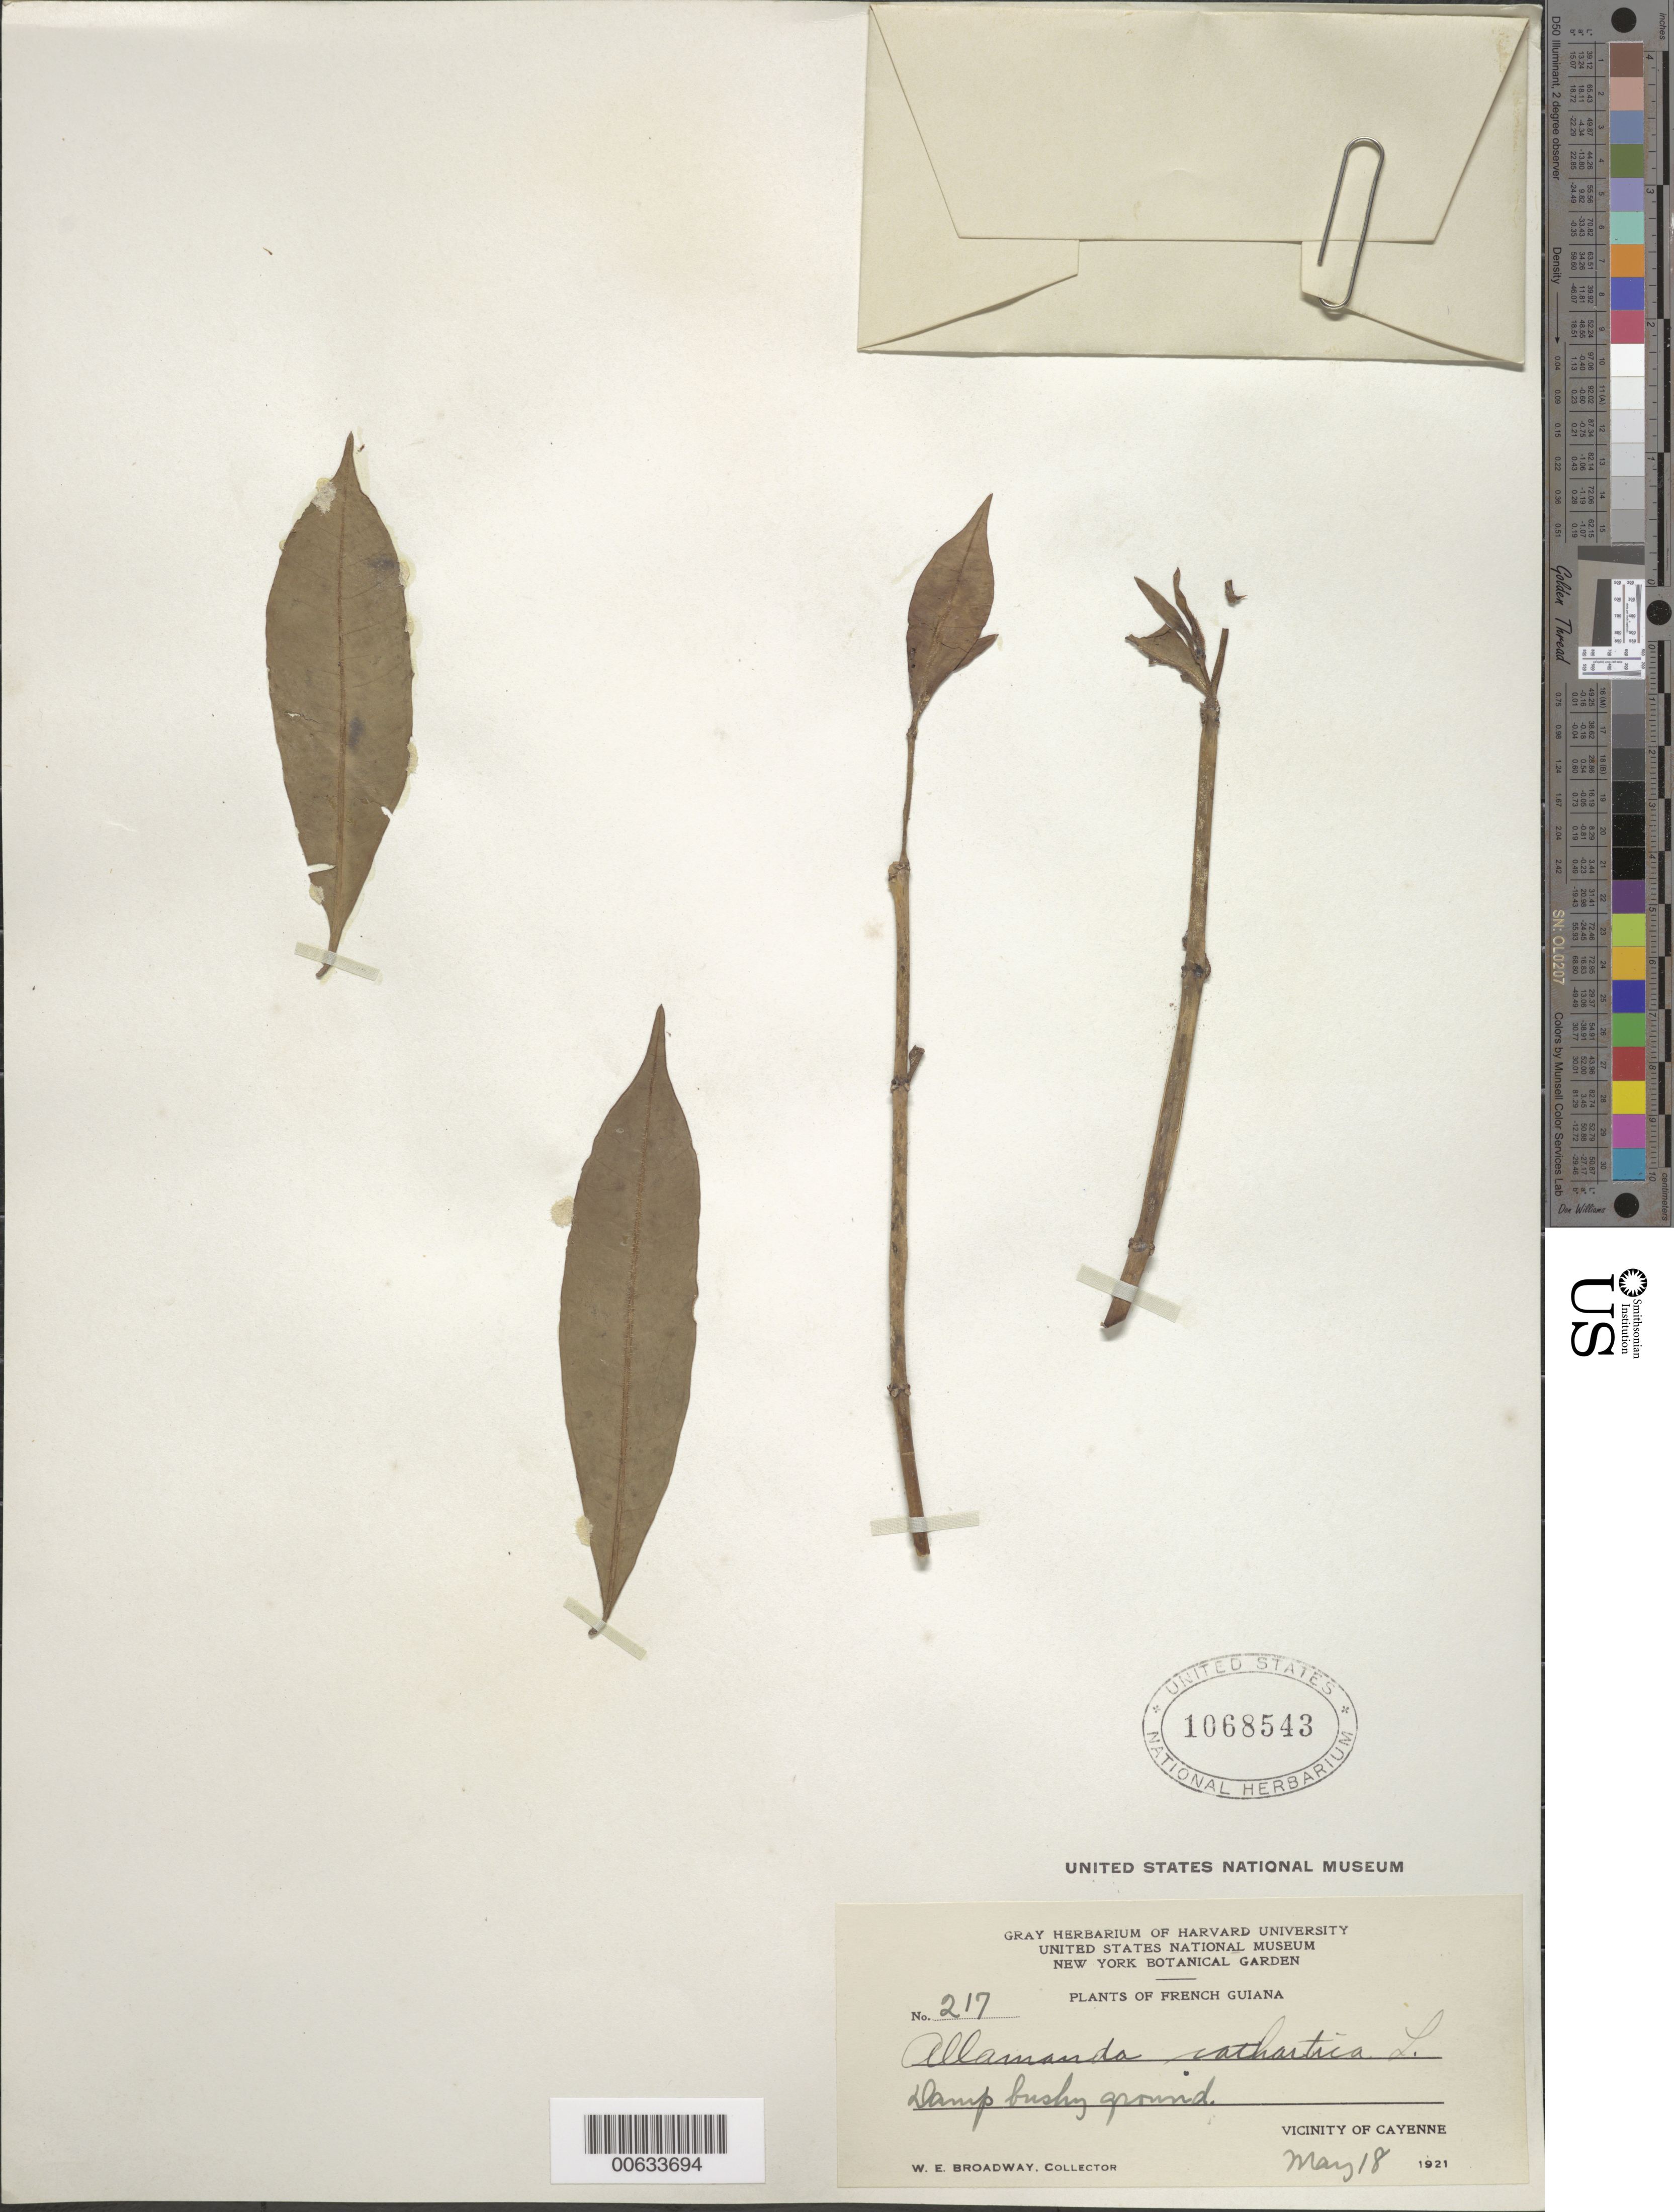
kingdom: Plantae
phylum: Tracheophyta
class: Magnoliopsida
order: Gentianales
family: Apocynaceae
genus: Allamanda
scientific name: Allamanda cathartica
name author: L.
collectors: W. E. Broadway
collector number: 217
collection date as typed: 18-May-21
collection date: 1921-05-18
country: French Guiana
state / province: Cayenne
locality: Cayenne, vic.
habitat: Damp bushy ground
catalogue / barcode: US 1068543